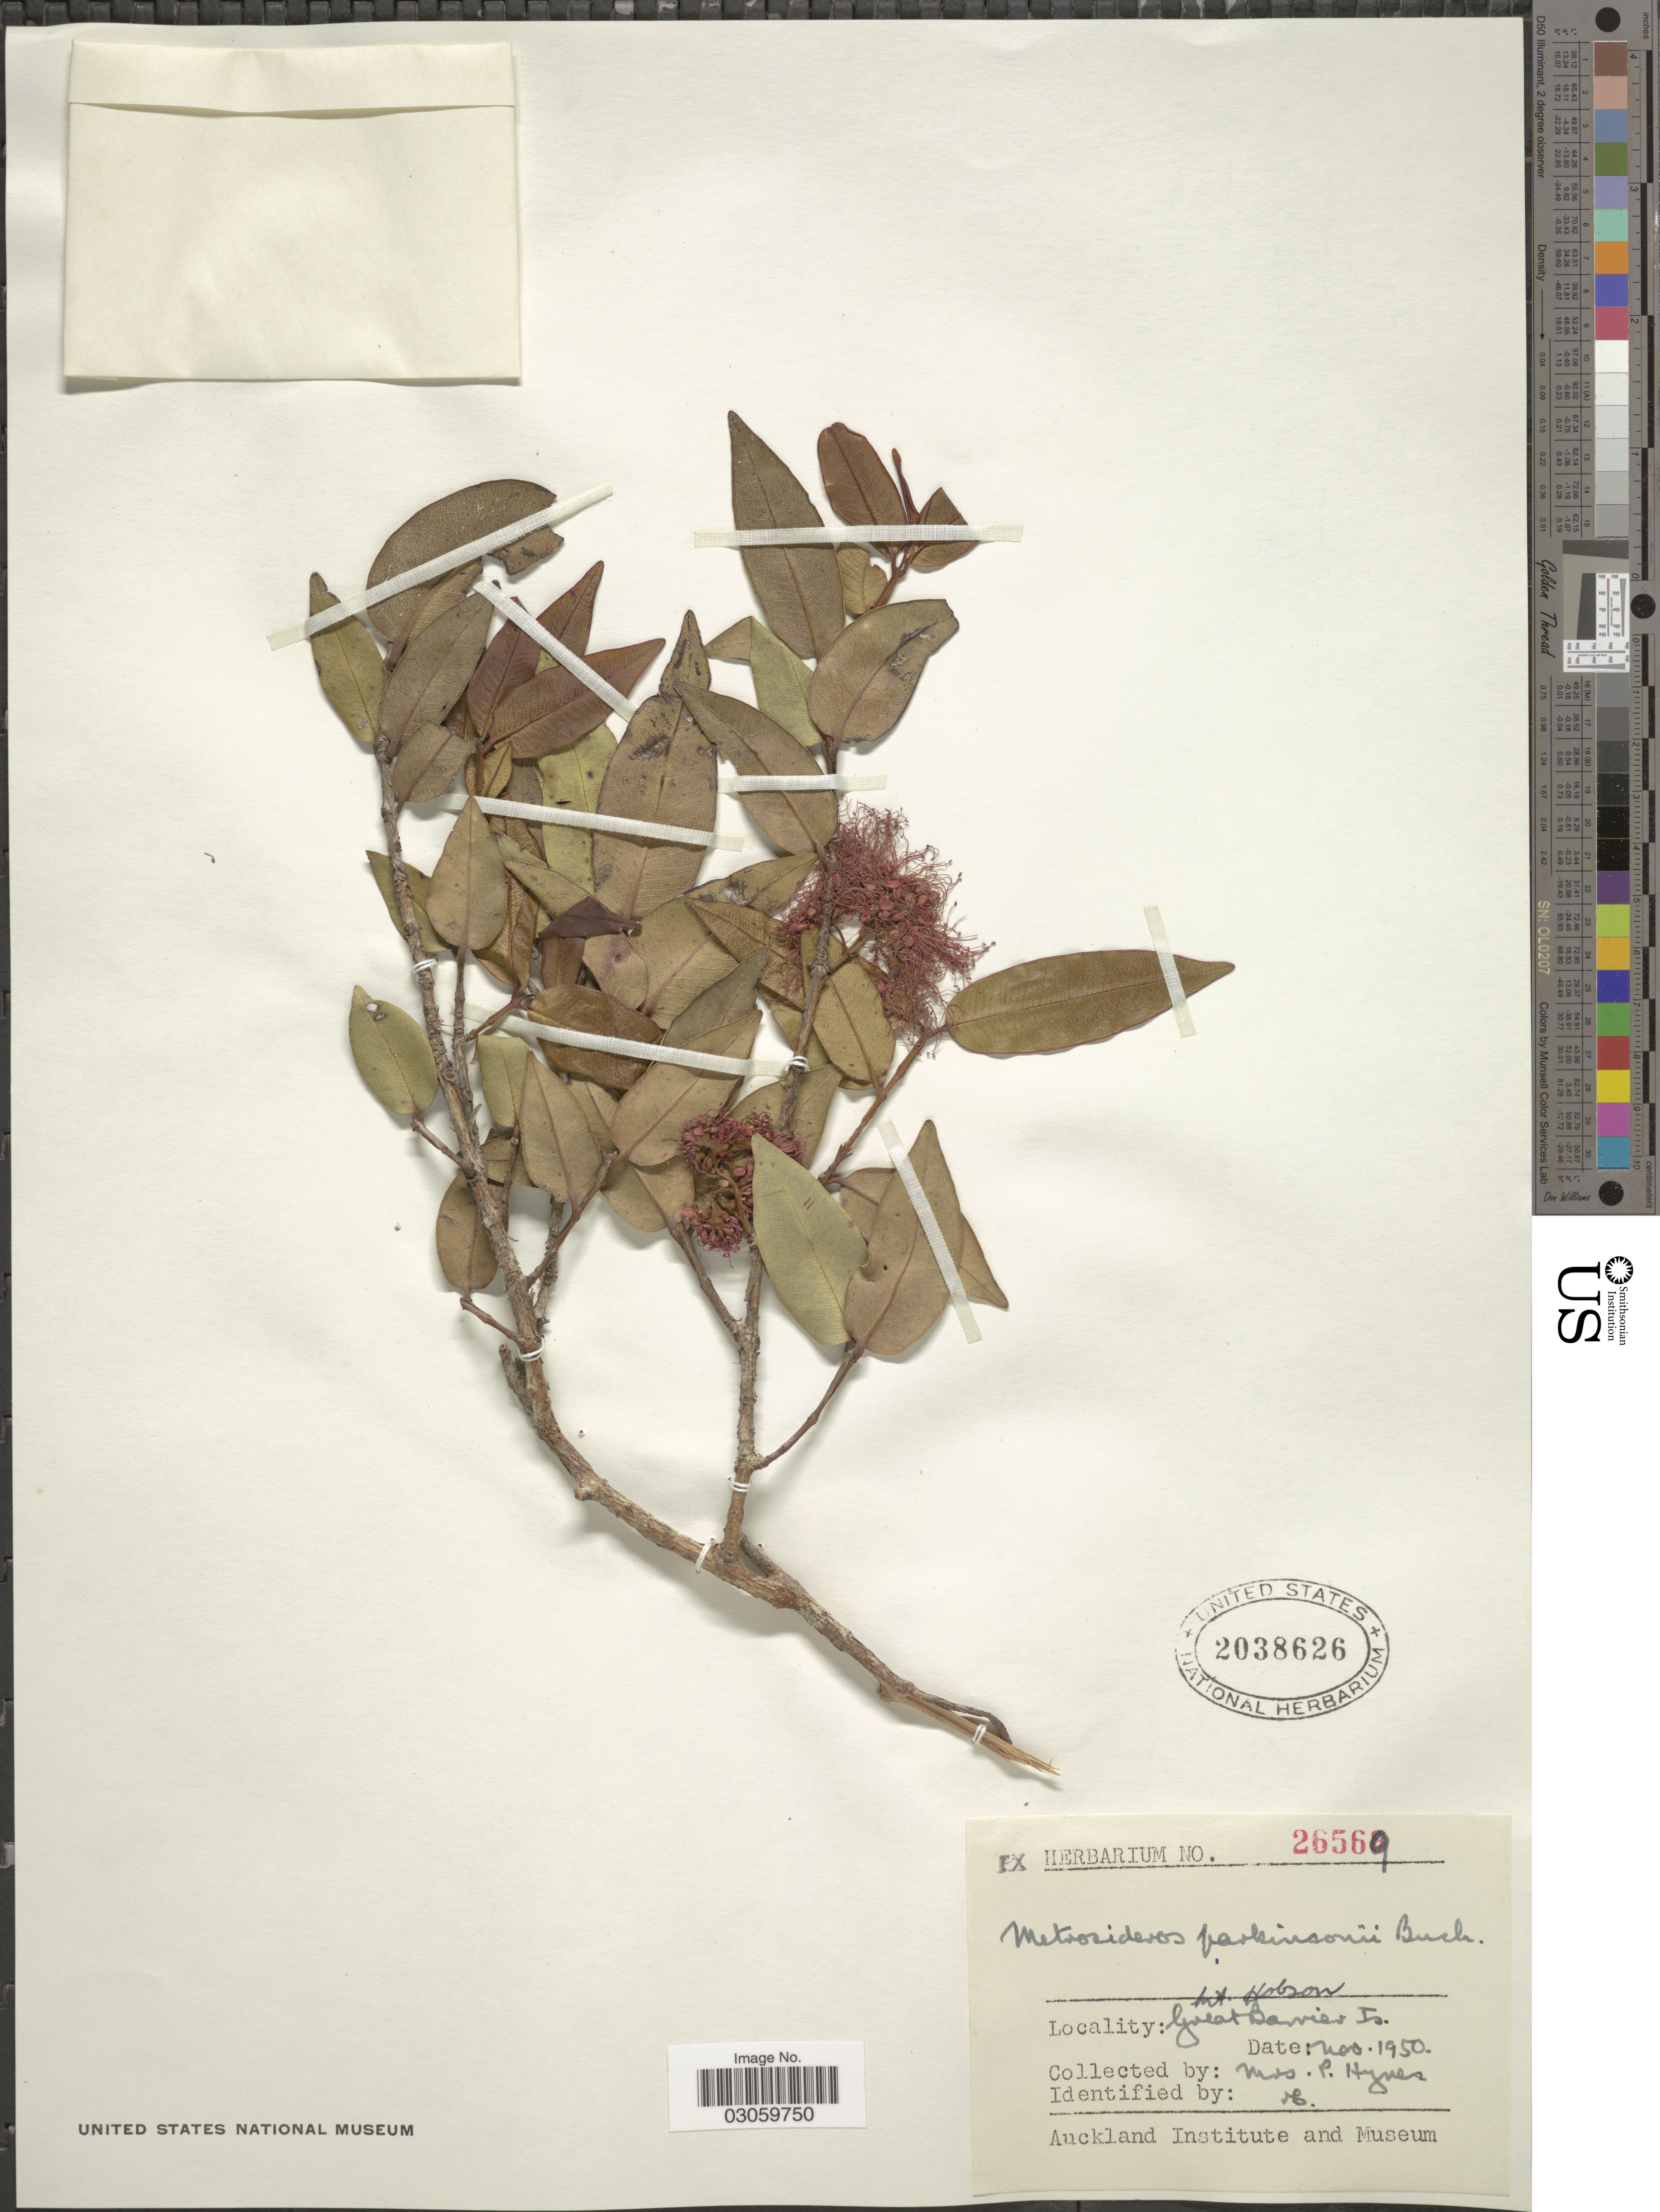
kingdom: Plantae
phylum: Tracheophyta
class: Magnoliopsida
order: Myrtales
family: Myrtaceae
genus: Metrosideros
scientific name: Metrosideros parkinsonii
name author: Buchanan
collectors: P. Hynes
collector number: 26569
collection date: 1950-11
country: New Zealand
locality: Great Barrier Is. Mt. Hobson.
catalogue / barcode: US 2038626